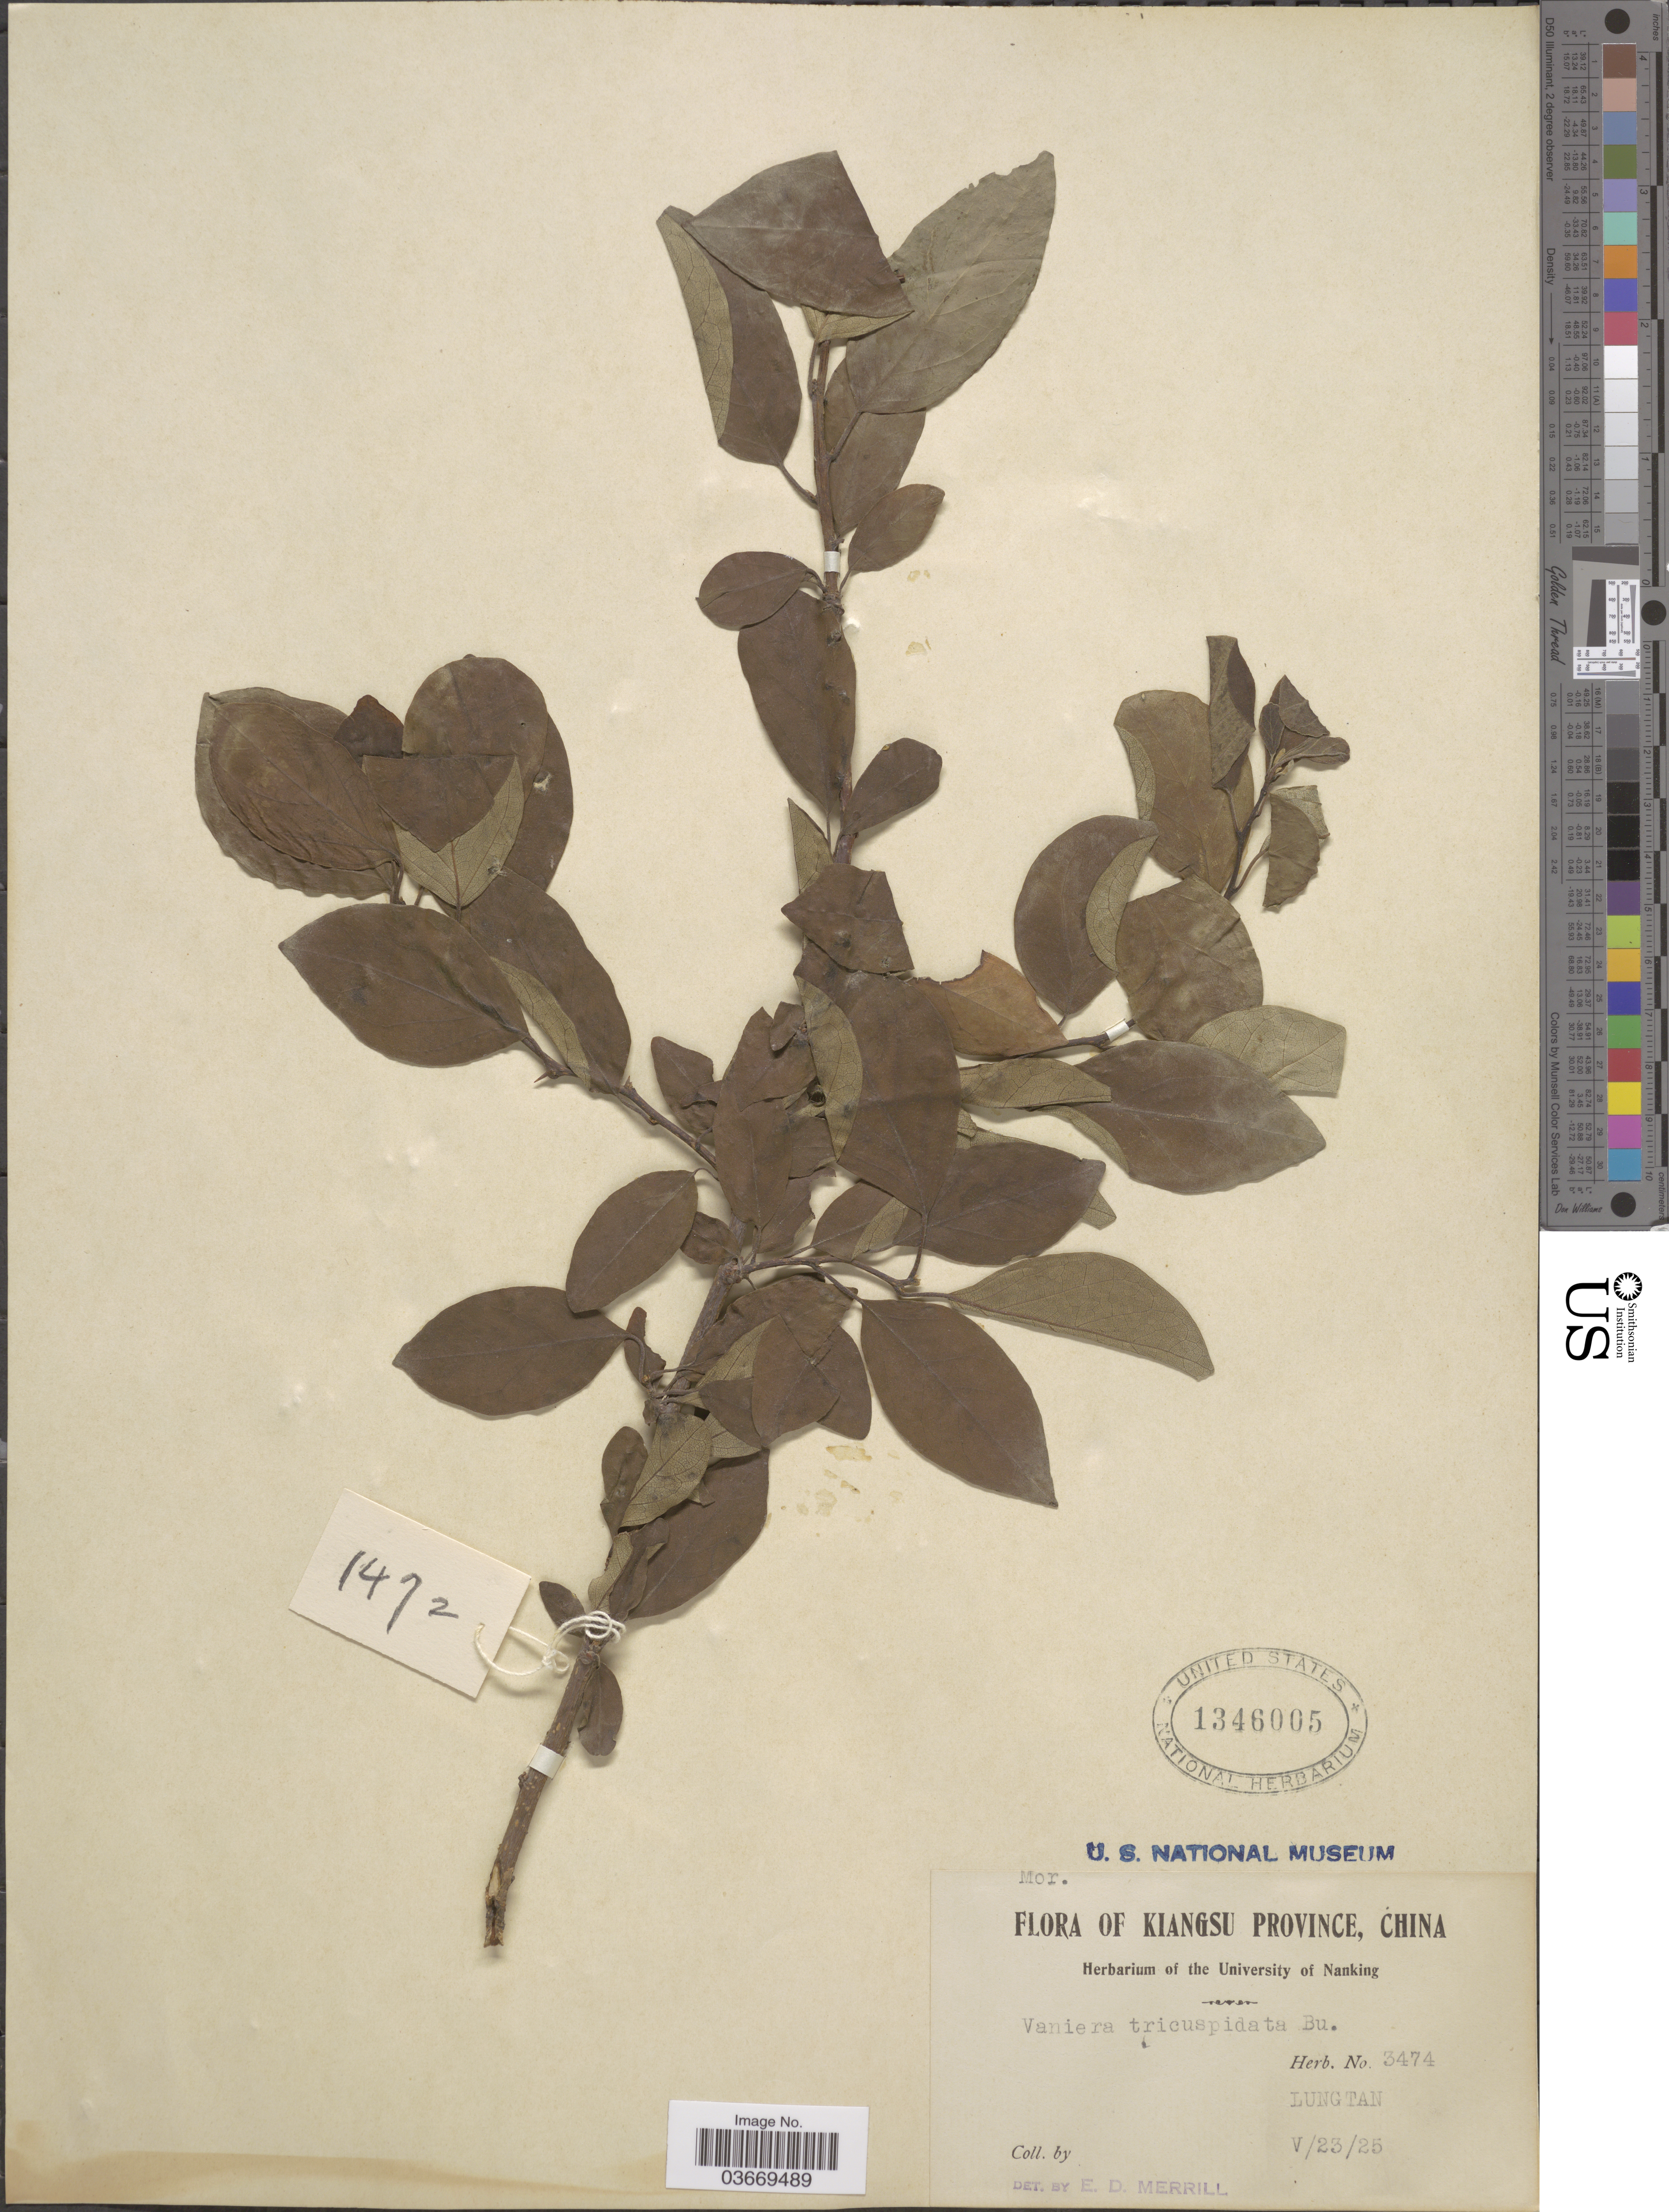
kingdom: Plantae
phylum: Tracheophyta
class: Magnoliopsida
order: Rosales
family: Moraceae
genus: Maclura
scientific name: Maclura tricuspidata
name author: Carrière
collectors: ex herb. University of Nanking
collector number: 3474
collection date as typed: Transcribed d/m/y: 23/5/25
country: China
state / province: Jiangsu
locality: Kiangsu Province. Lungtan.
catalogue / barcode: US 1346005